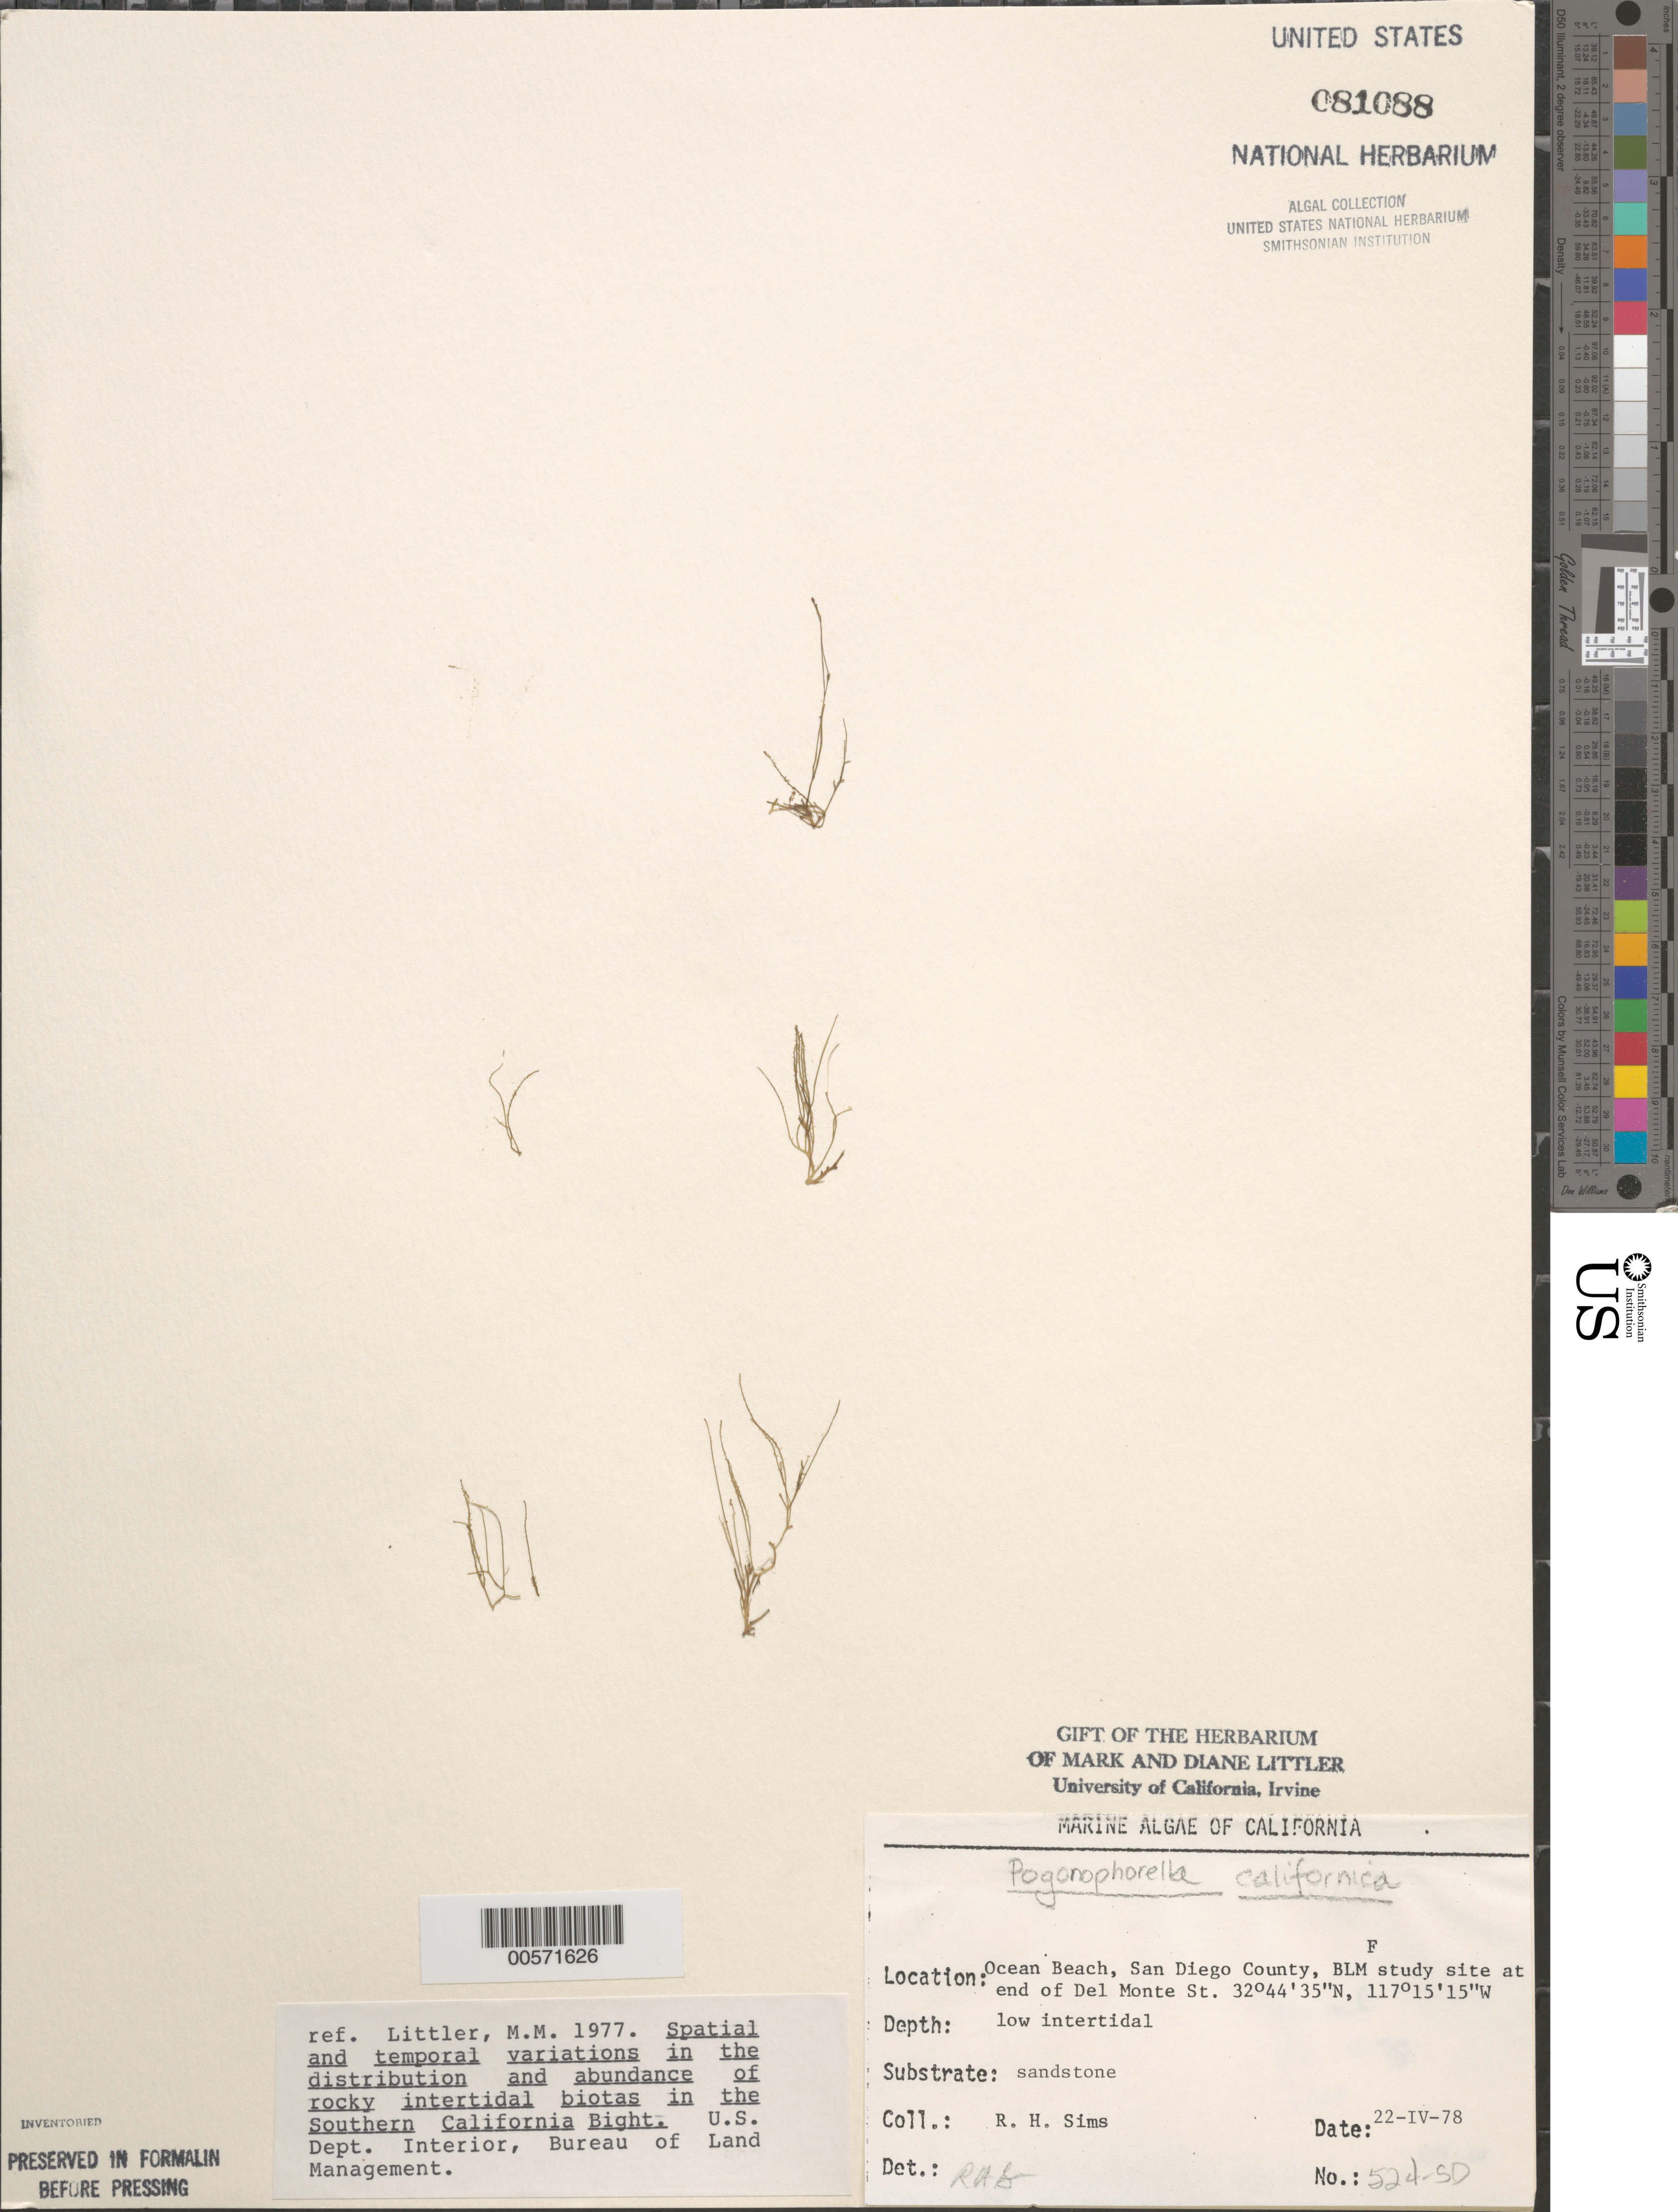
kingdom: Plantae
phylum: Rhodophyta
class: Florideophyceae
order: Ceramiales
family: Dasyaceae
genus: Dasya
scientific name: Dasya binghamiae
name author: A.J.K. Millar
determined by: Algae name updating Project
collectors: R. H. Sims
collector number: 524-sd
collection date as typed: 22 Apr 1978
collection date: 1978-04-22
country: United States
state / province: California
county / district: San Diego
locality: Ocean Beach, end of Del Monte Street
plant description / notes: BLM-SOCALBIGHT Rocky Intertidal Survey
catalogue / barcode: US 81088